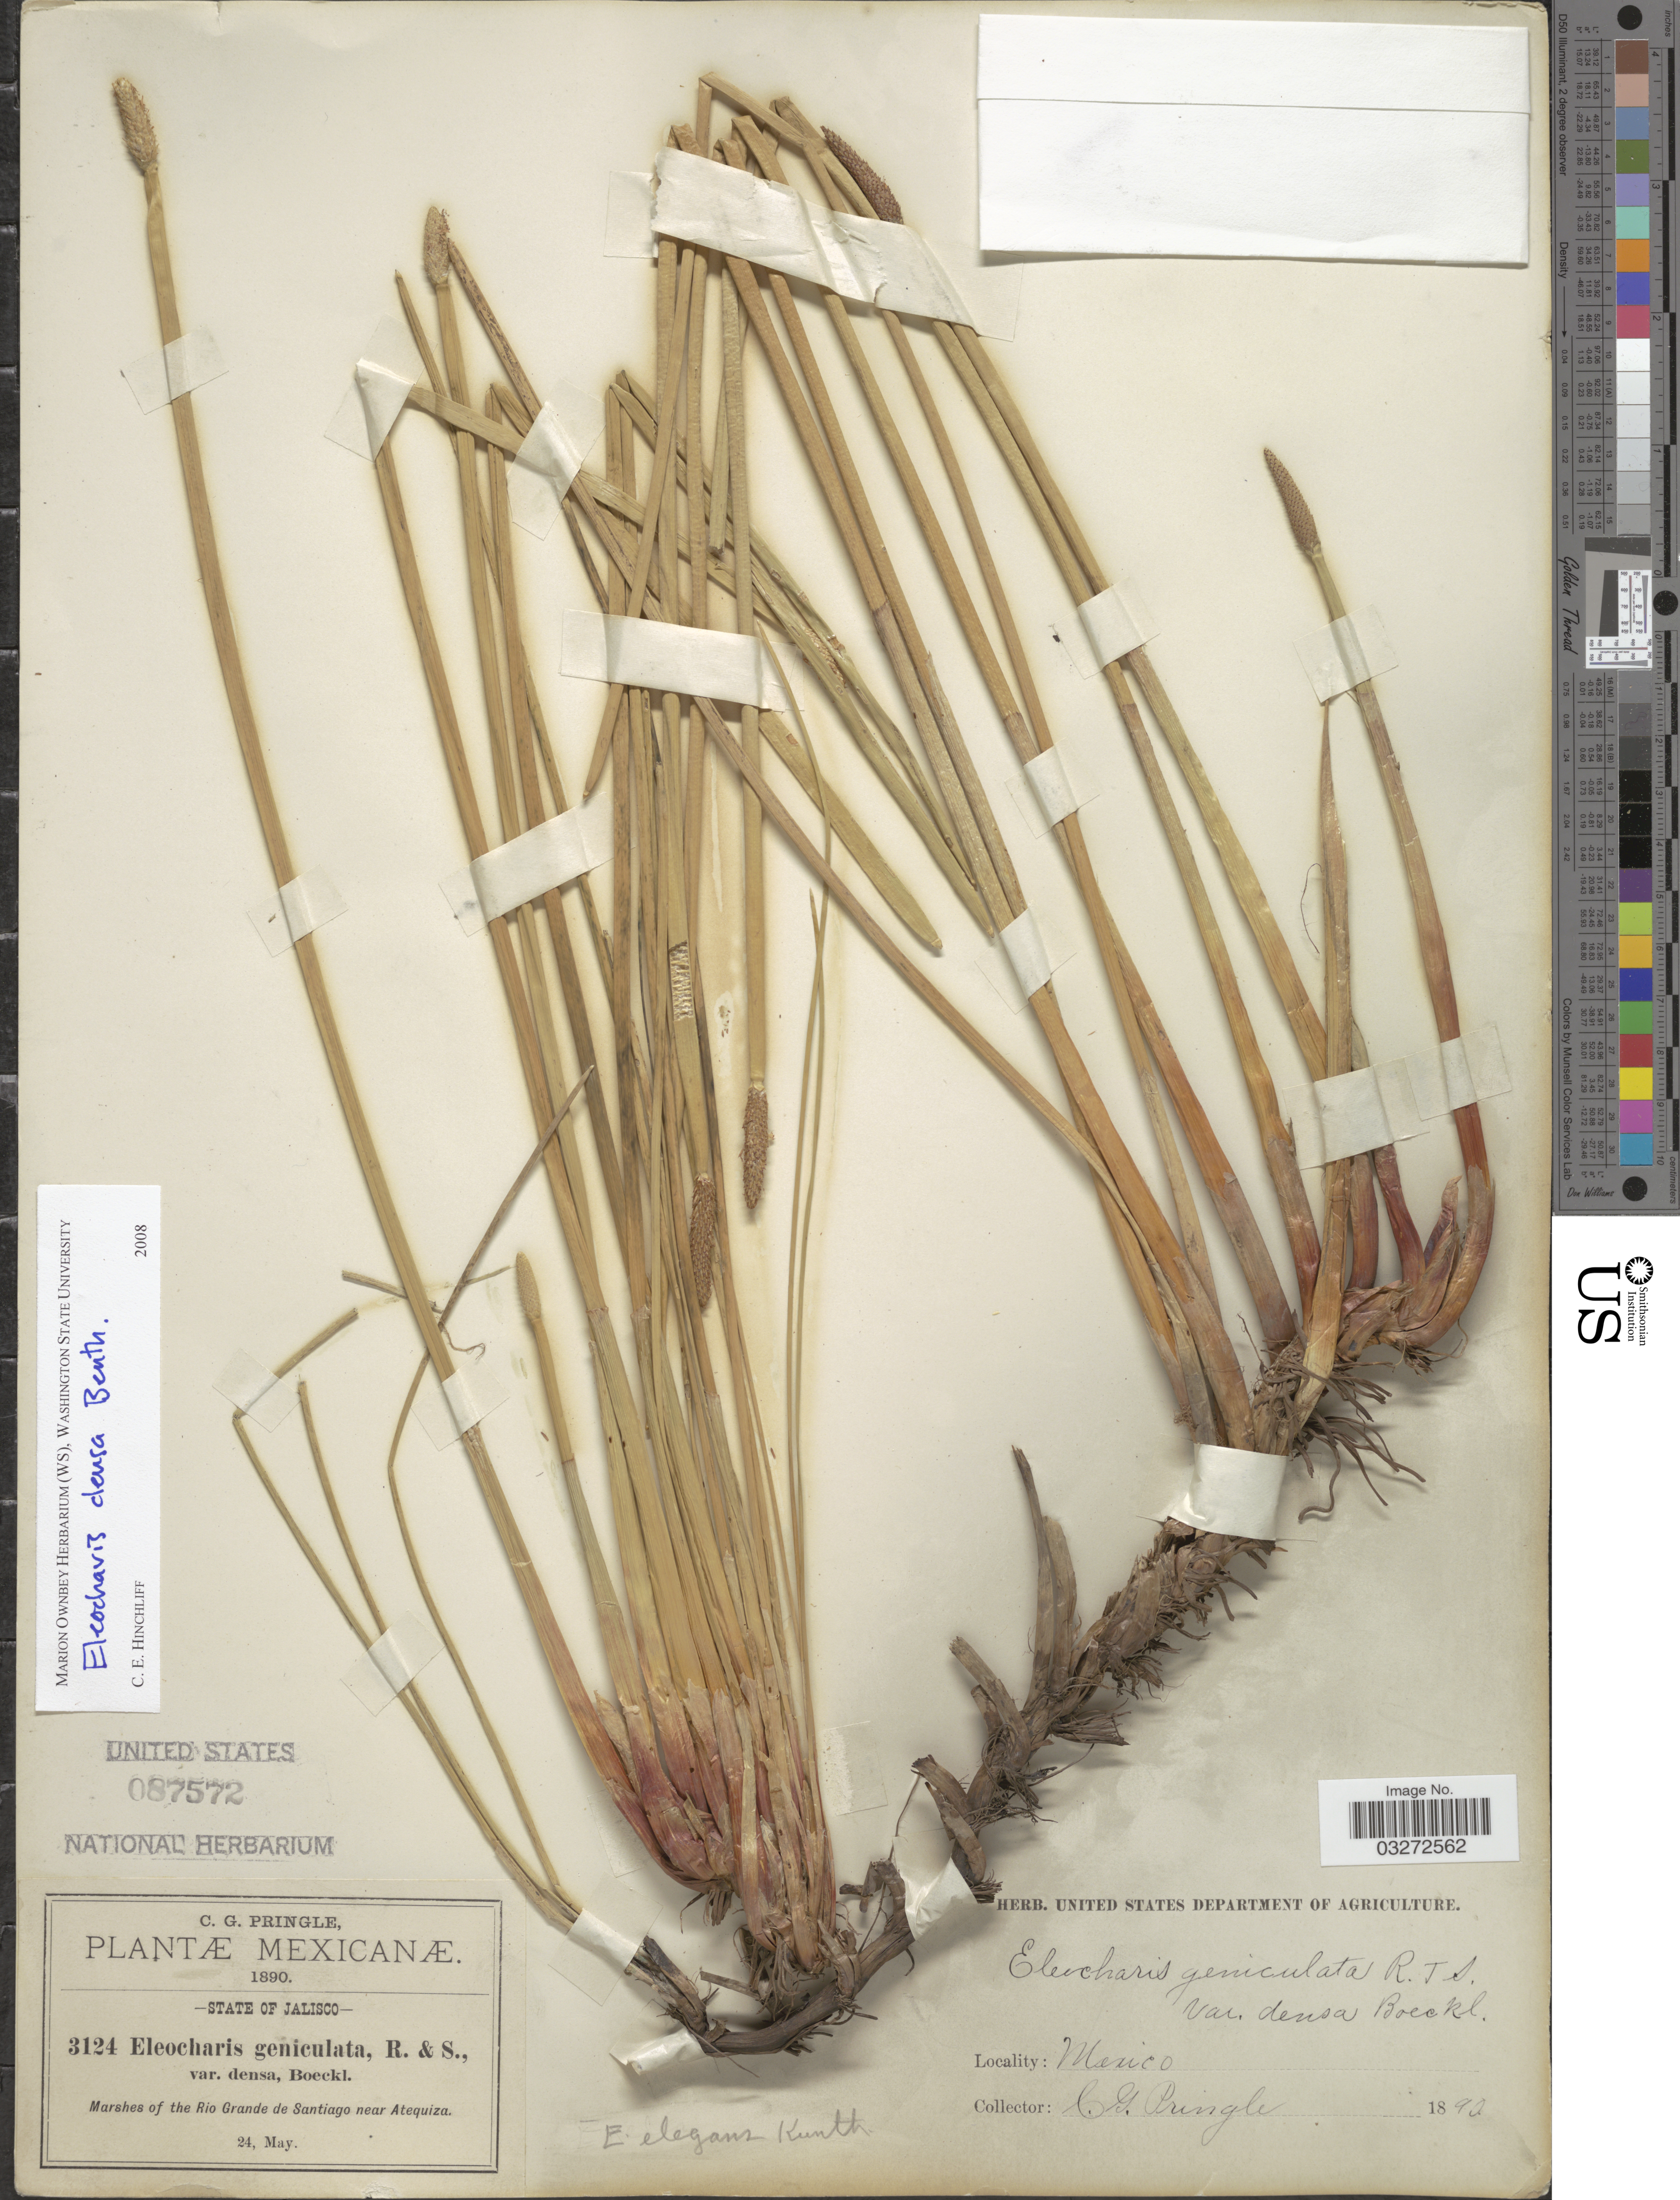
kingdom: Plantae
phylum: Tracheophyta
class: Liliopsida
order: Poales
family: Cyperaceae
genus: Eleocharis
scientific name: Eleocharis densa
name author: Benth.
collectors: C. G. Pringle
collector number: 3124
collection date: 1890-05-24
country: Mexico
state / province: Jalisco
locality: Marshes of the Rio Grande de Santiago near Atequiza.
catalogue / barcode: US 87572